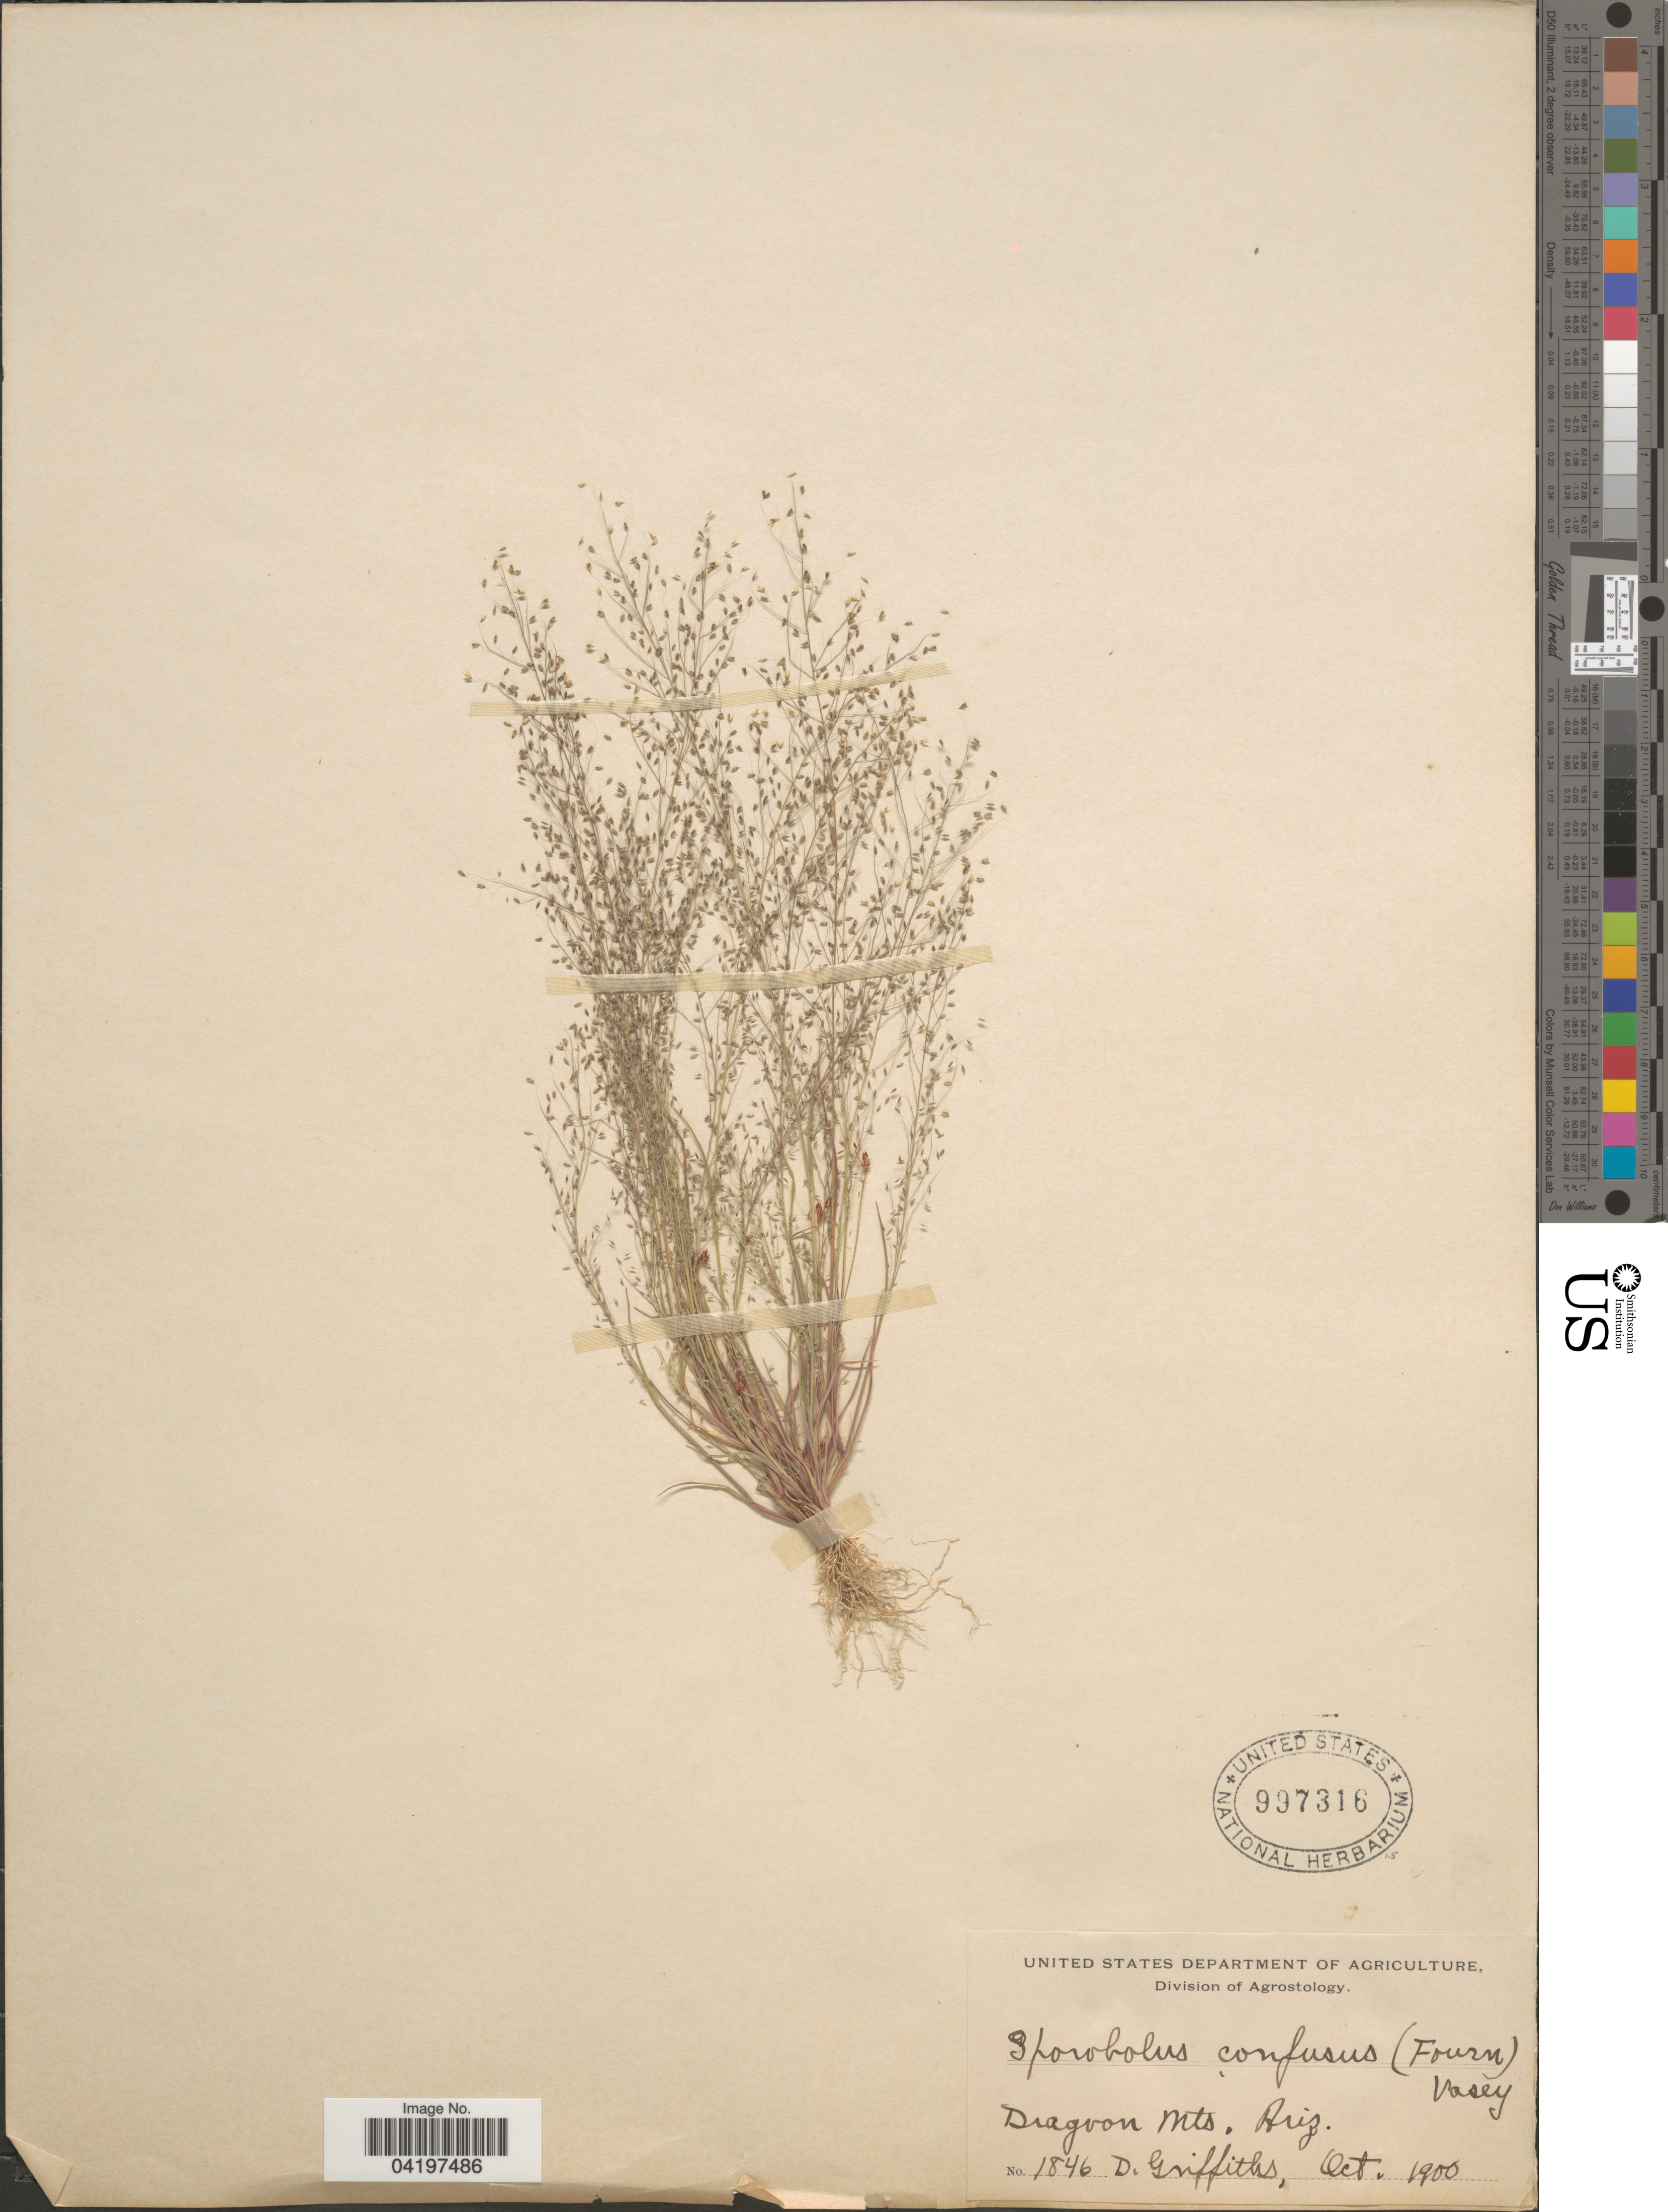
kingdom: Plantae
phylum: Tracheophyta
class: Liliopsida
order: Poales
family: Poaceae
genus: Muhlenbergia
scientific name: Muhlenbergia sinuosa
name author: Swallen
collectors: D. Griffiths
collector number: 1846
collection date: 1900-10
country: United States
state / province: Arizona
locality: Dragoon Mts.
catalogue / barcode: US 997316